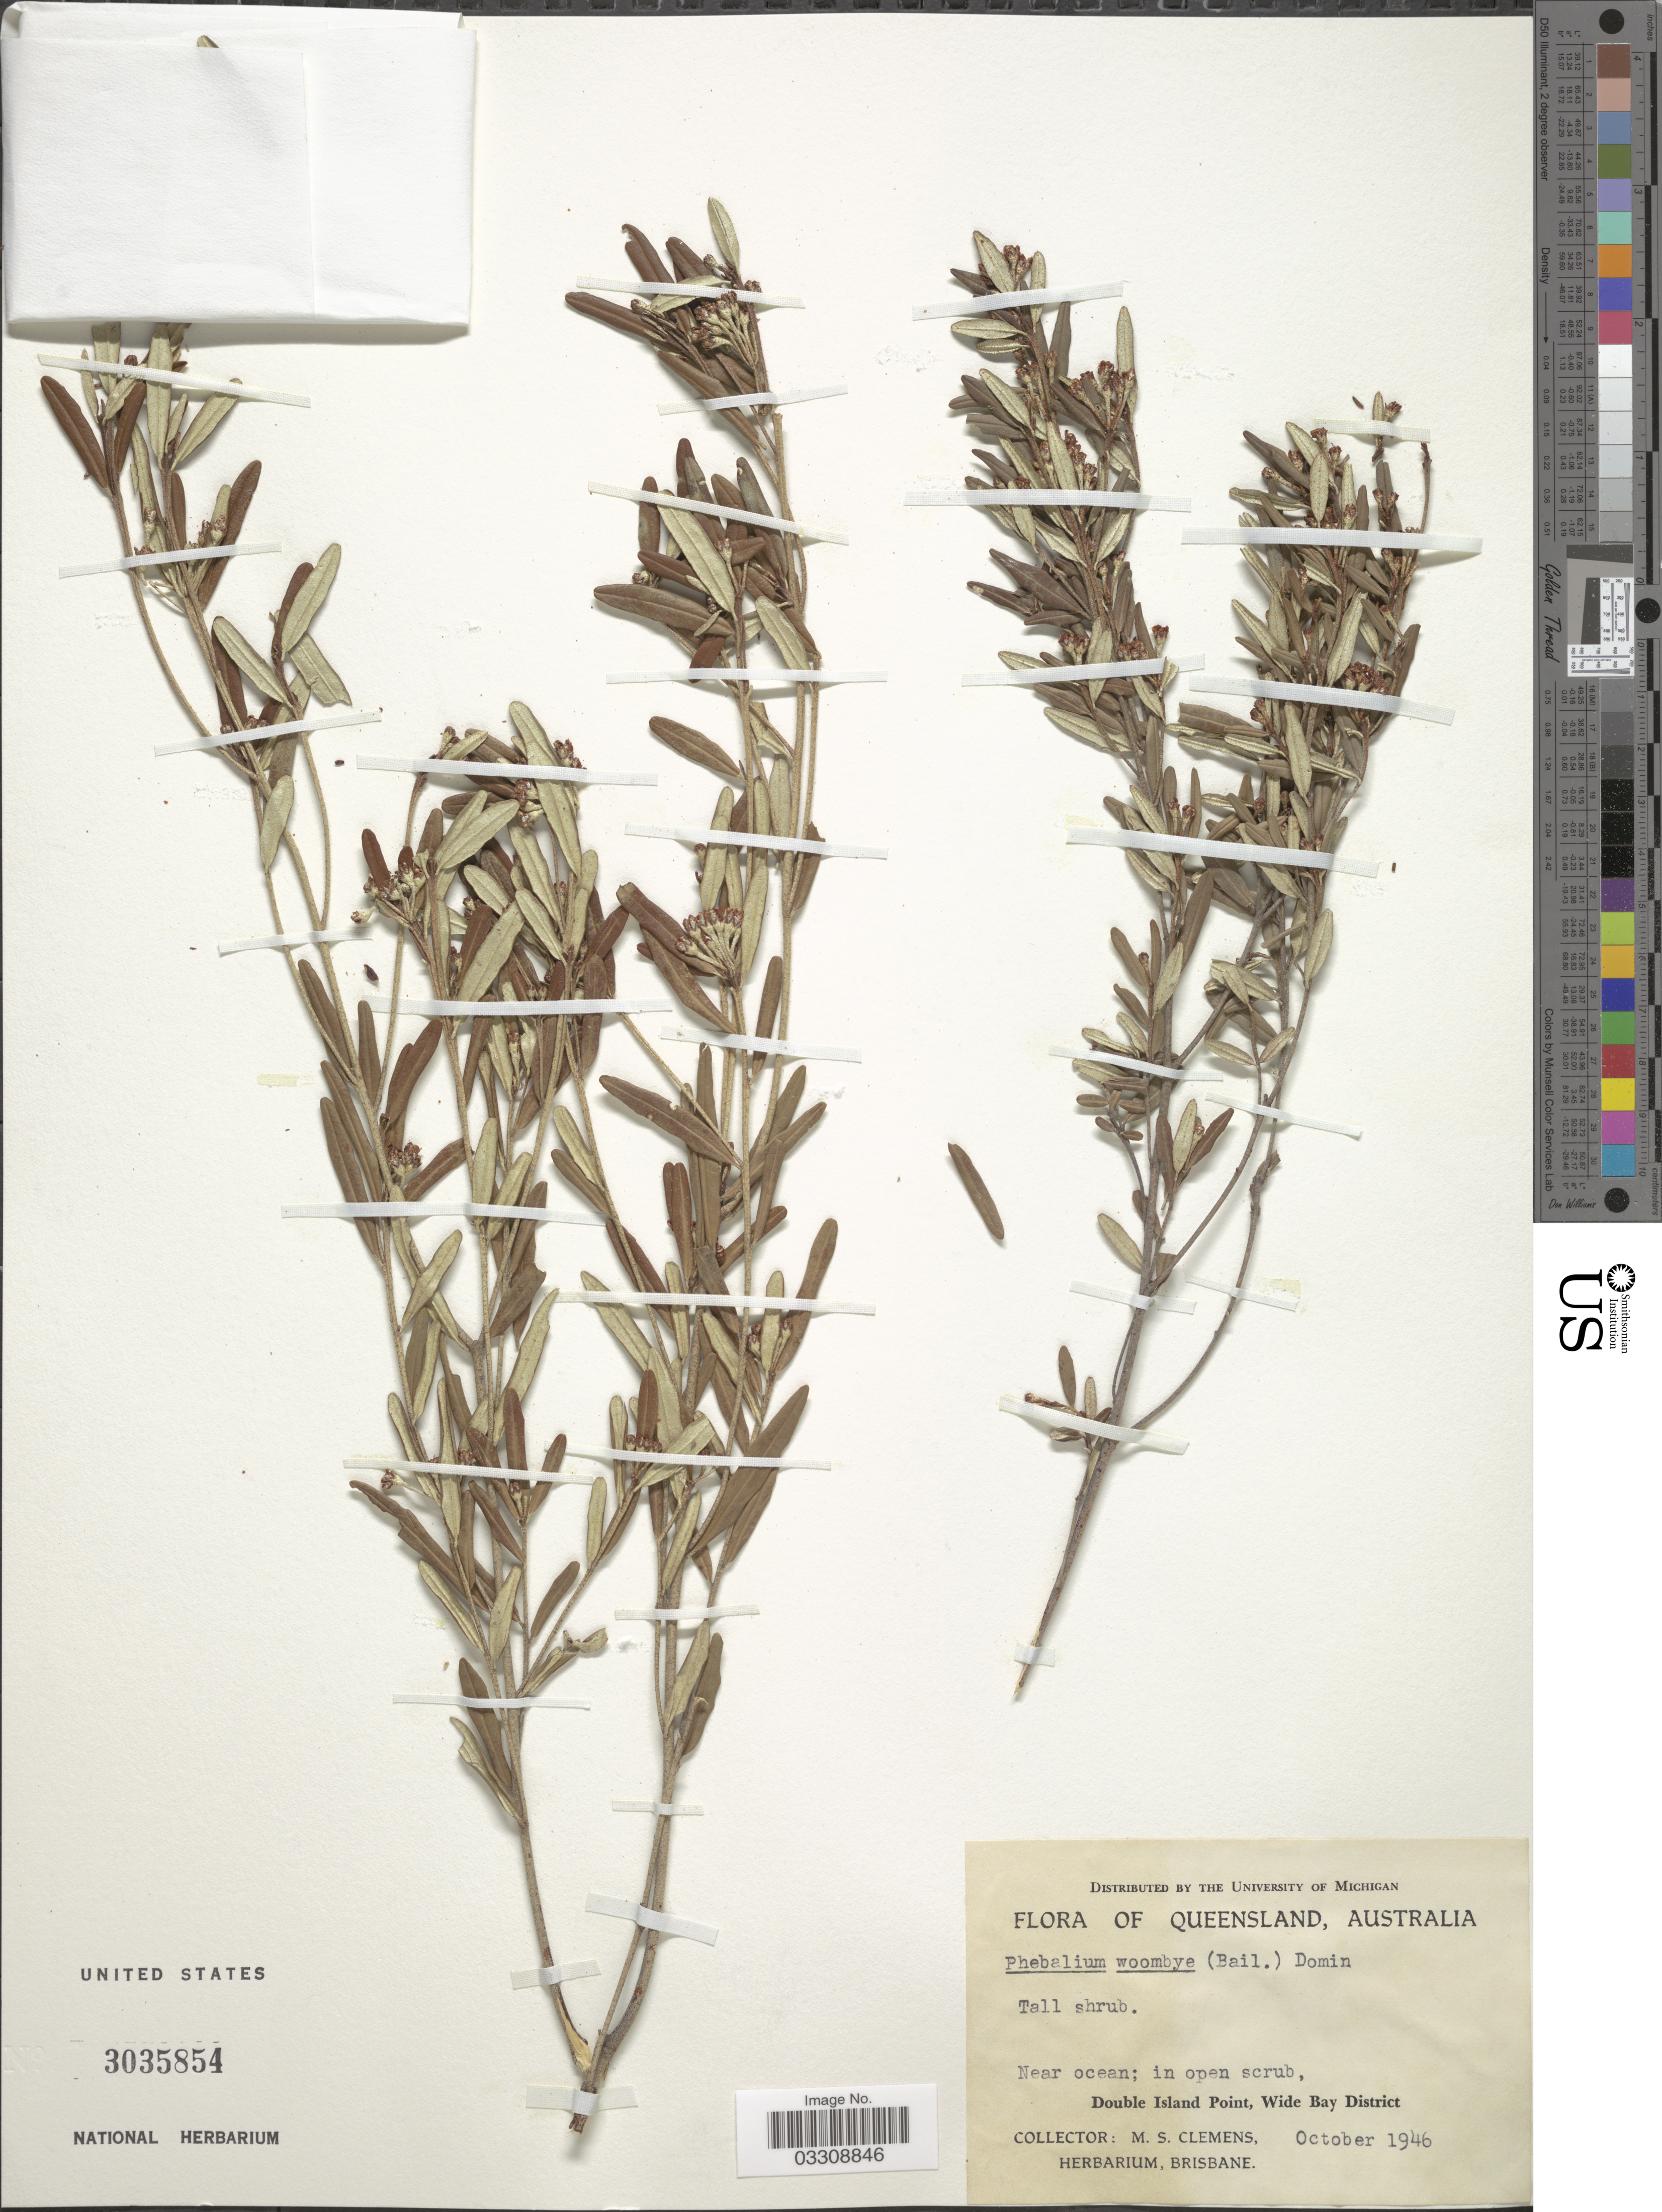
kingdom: Plantae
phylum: Tracheophyta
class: Magnoliopsida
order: Sapindales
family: Rutaceae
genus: Phebalium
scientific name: Phebalium woombye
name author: Domin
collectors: M. S. Clemens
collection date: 1946-10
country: Australia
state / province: Queensland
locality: Near ocean; Double Island Point, Wide Bay District.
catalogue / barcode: US 3035854